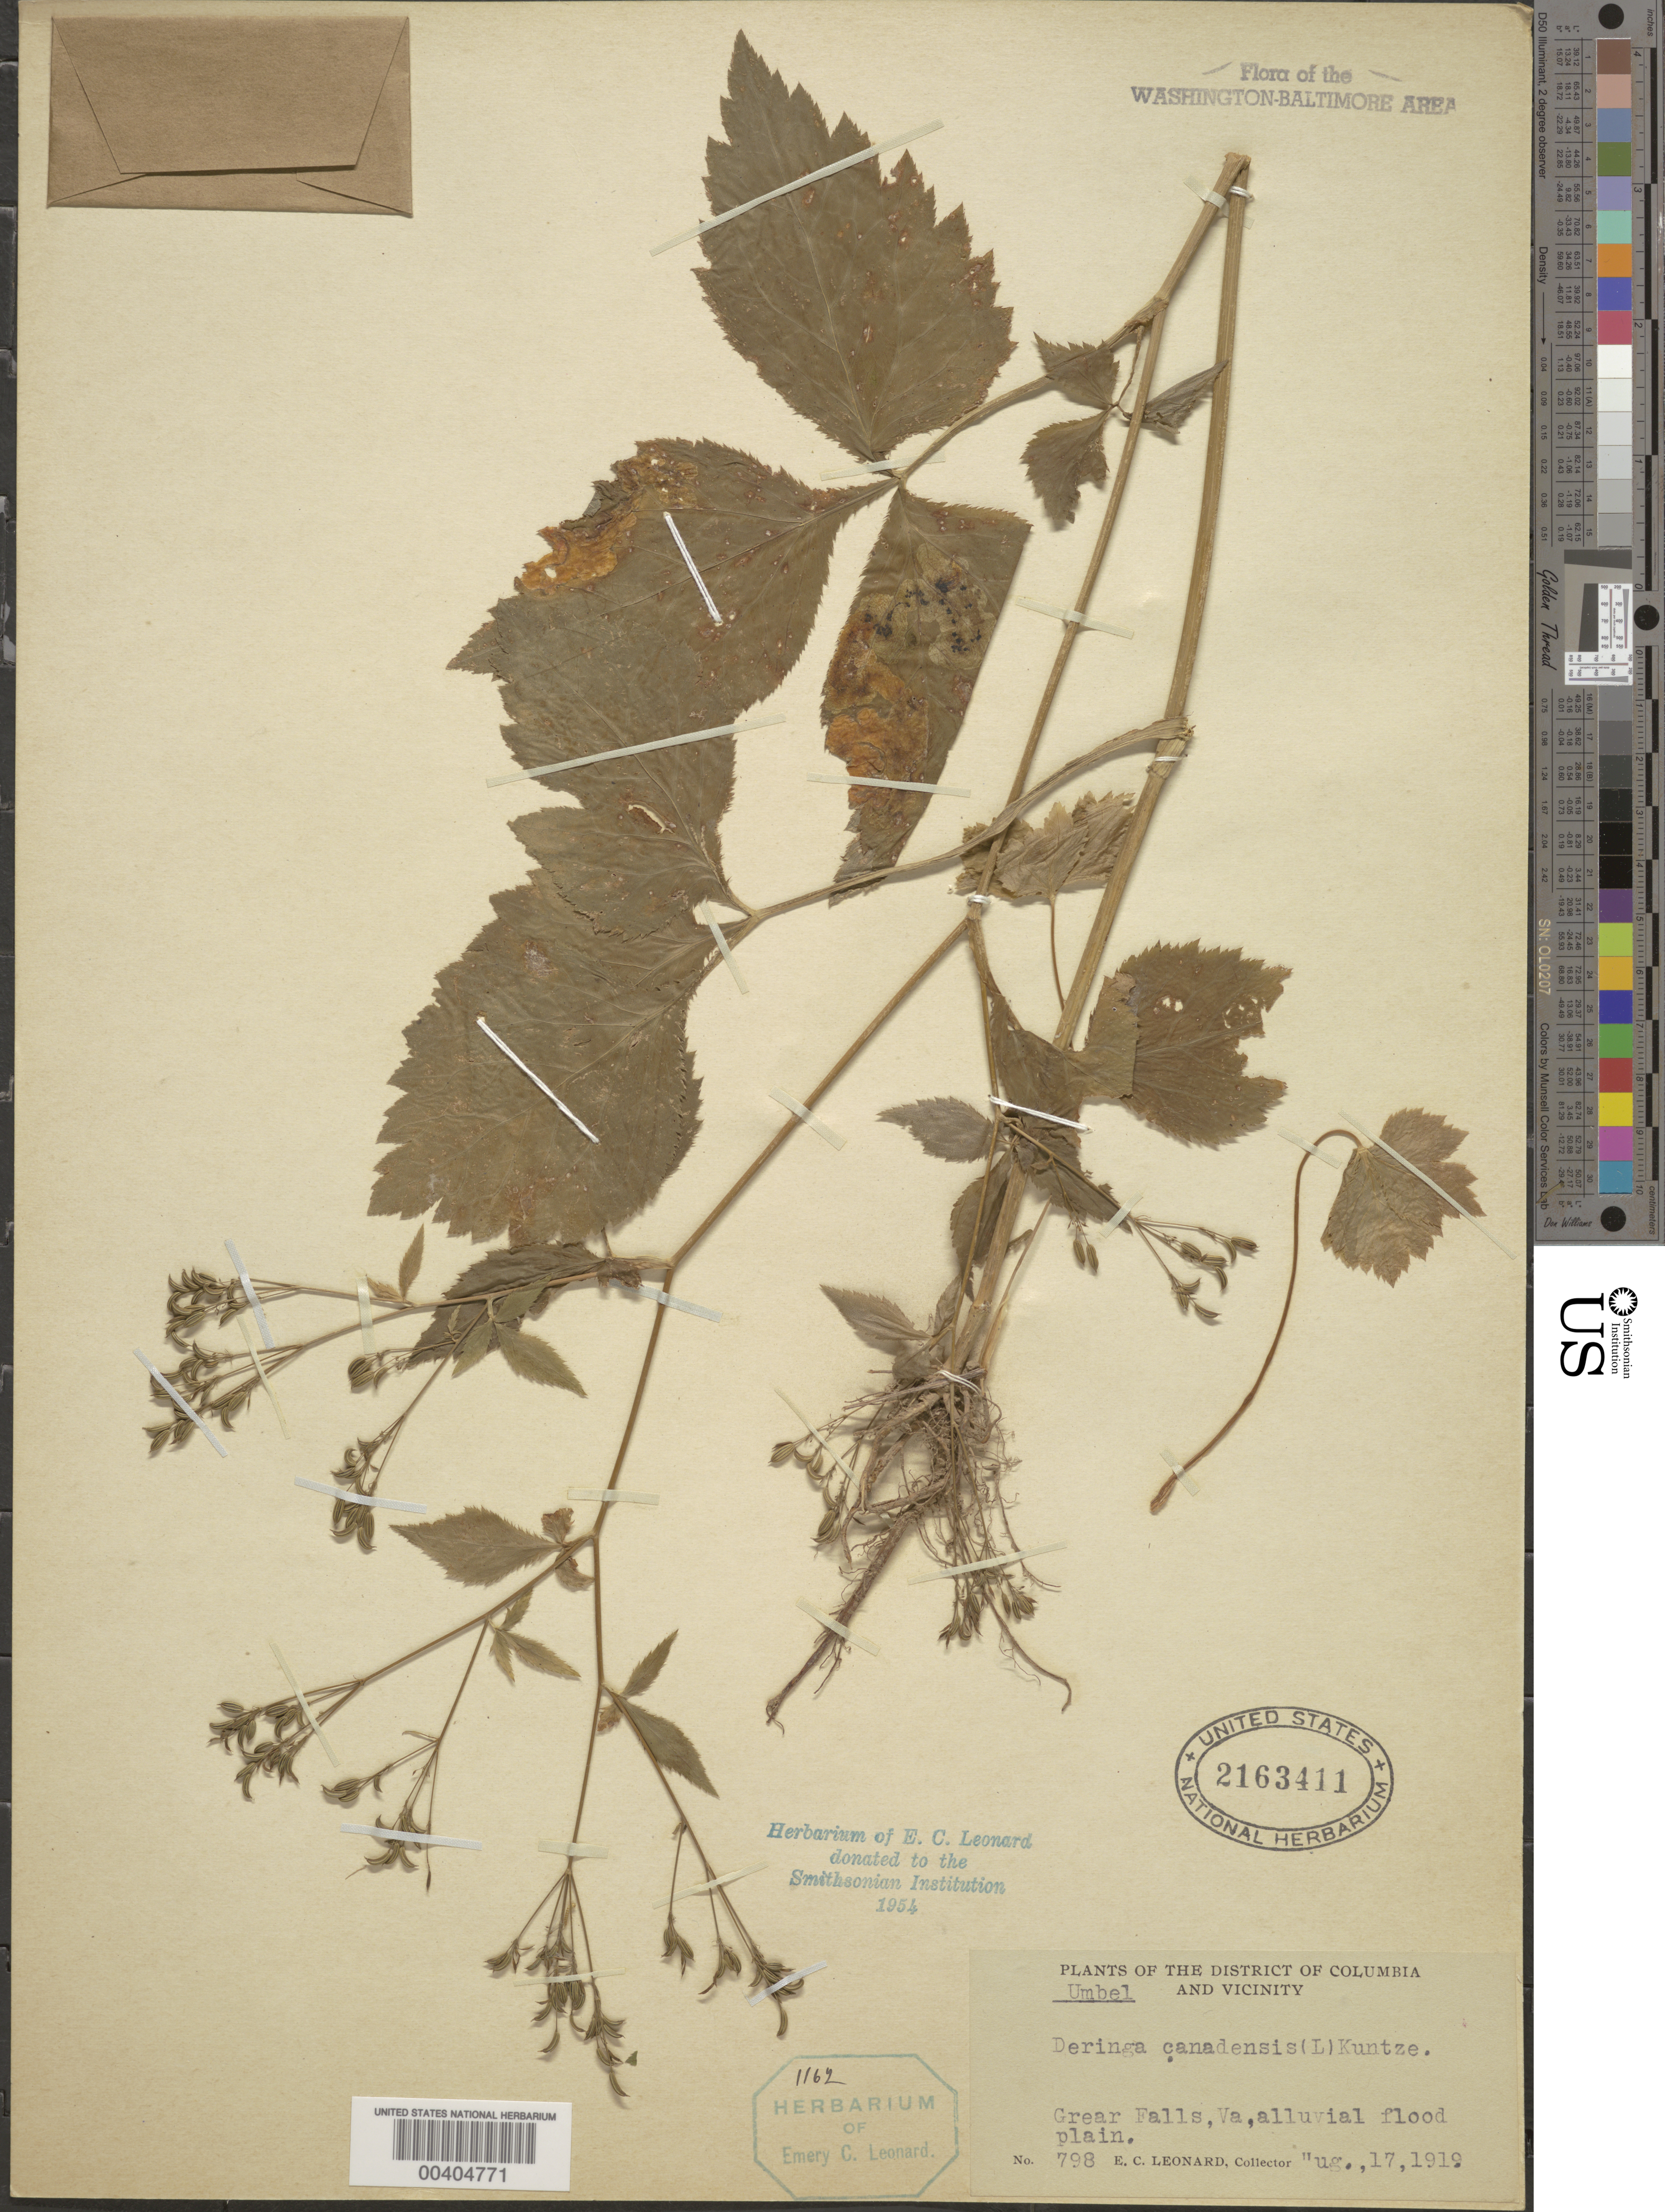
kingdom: Plantae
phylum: Tracheophyta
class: Magnoliopsida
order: Apiales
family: Apiaceae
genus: Cryptotaenia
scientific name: Cryptotaenia canadensis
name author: (L.) DC.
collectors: E. C. Leonard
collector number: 798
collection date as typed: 17 Aug 1919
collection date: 1919-08-17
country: United States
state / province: Virginia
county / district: Fairfax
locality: Great Falls C. & O. Canal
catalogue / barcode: US 2163411